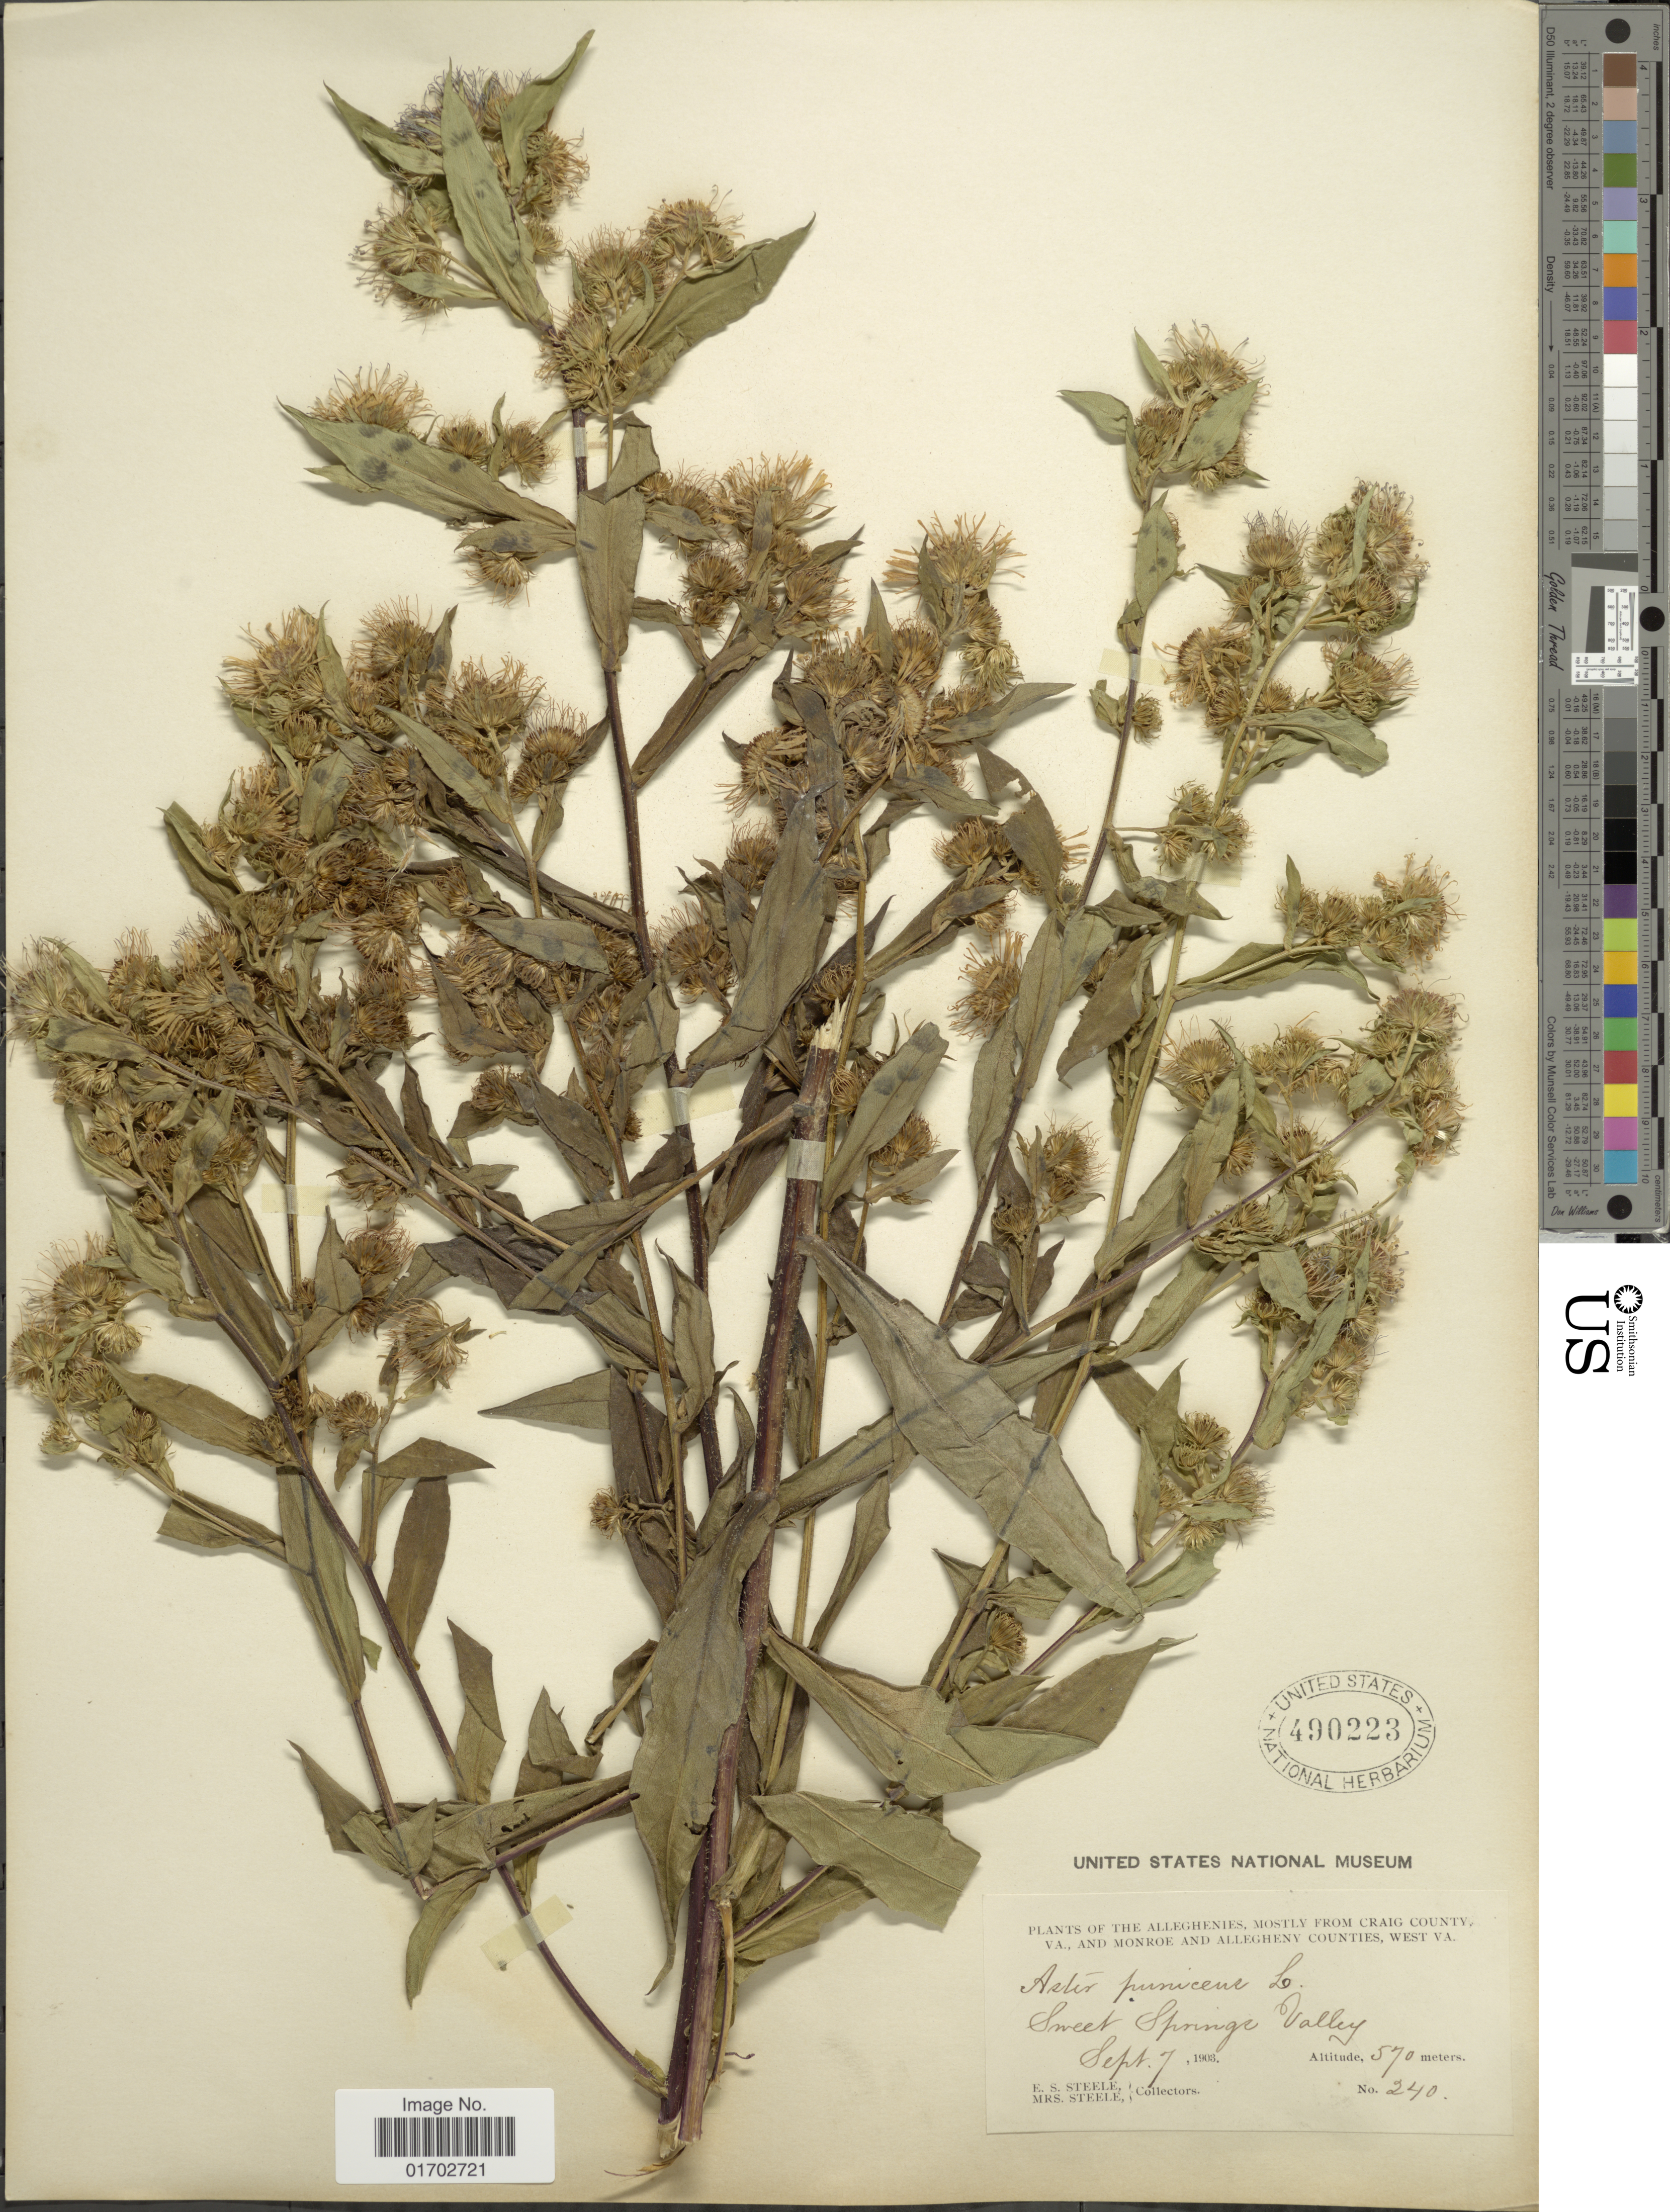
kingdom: Plantae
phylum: Tracheophyta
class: Magnoliopsida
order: Asterales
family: Asteraceae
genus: Symphyotrichum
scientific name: Symphyotrichum puniceum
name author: (L.) Á. Löve & D. Löve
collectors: E. Steele & Mrs. E. S. Steele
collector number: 240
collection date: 1903-09-07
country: United States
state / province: Virginia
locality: The Alleghenies, mostly from Craig County, VA., and Monroe and Allegheny Counties, West VA, Sweet Springs Valley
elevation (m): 570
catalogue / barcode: US 490223